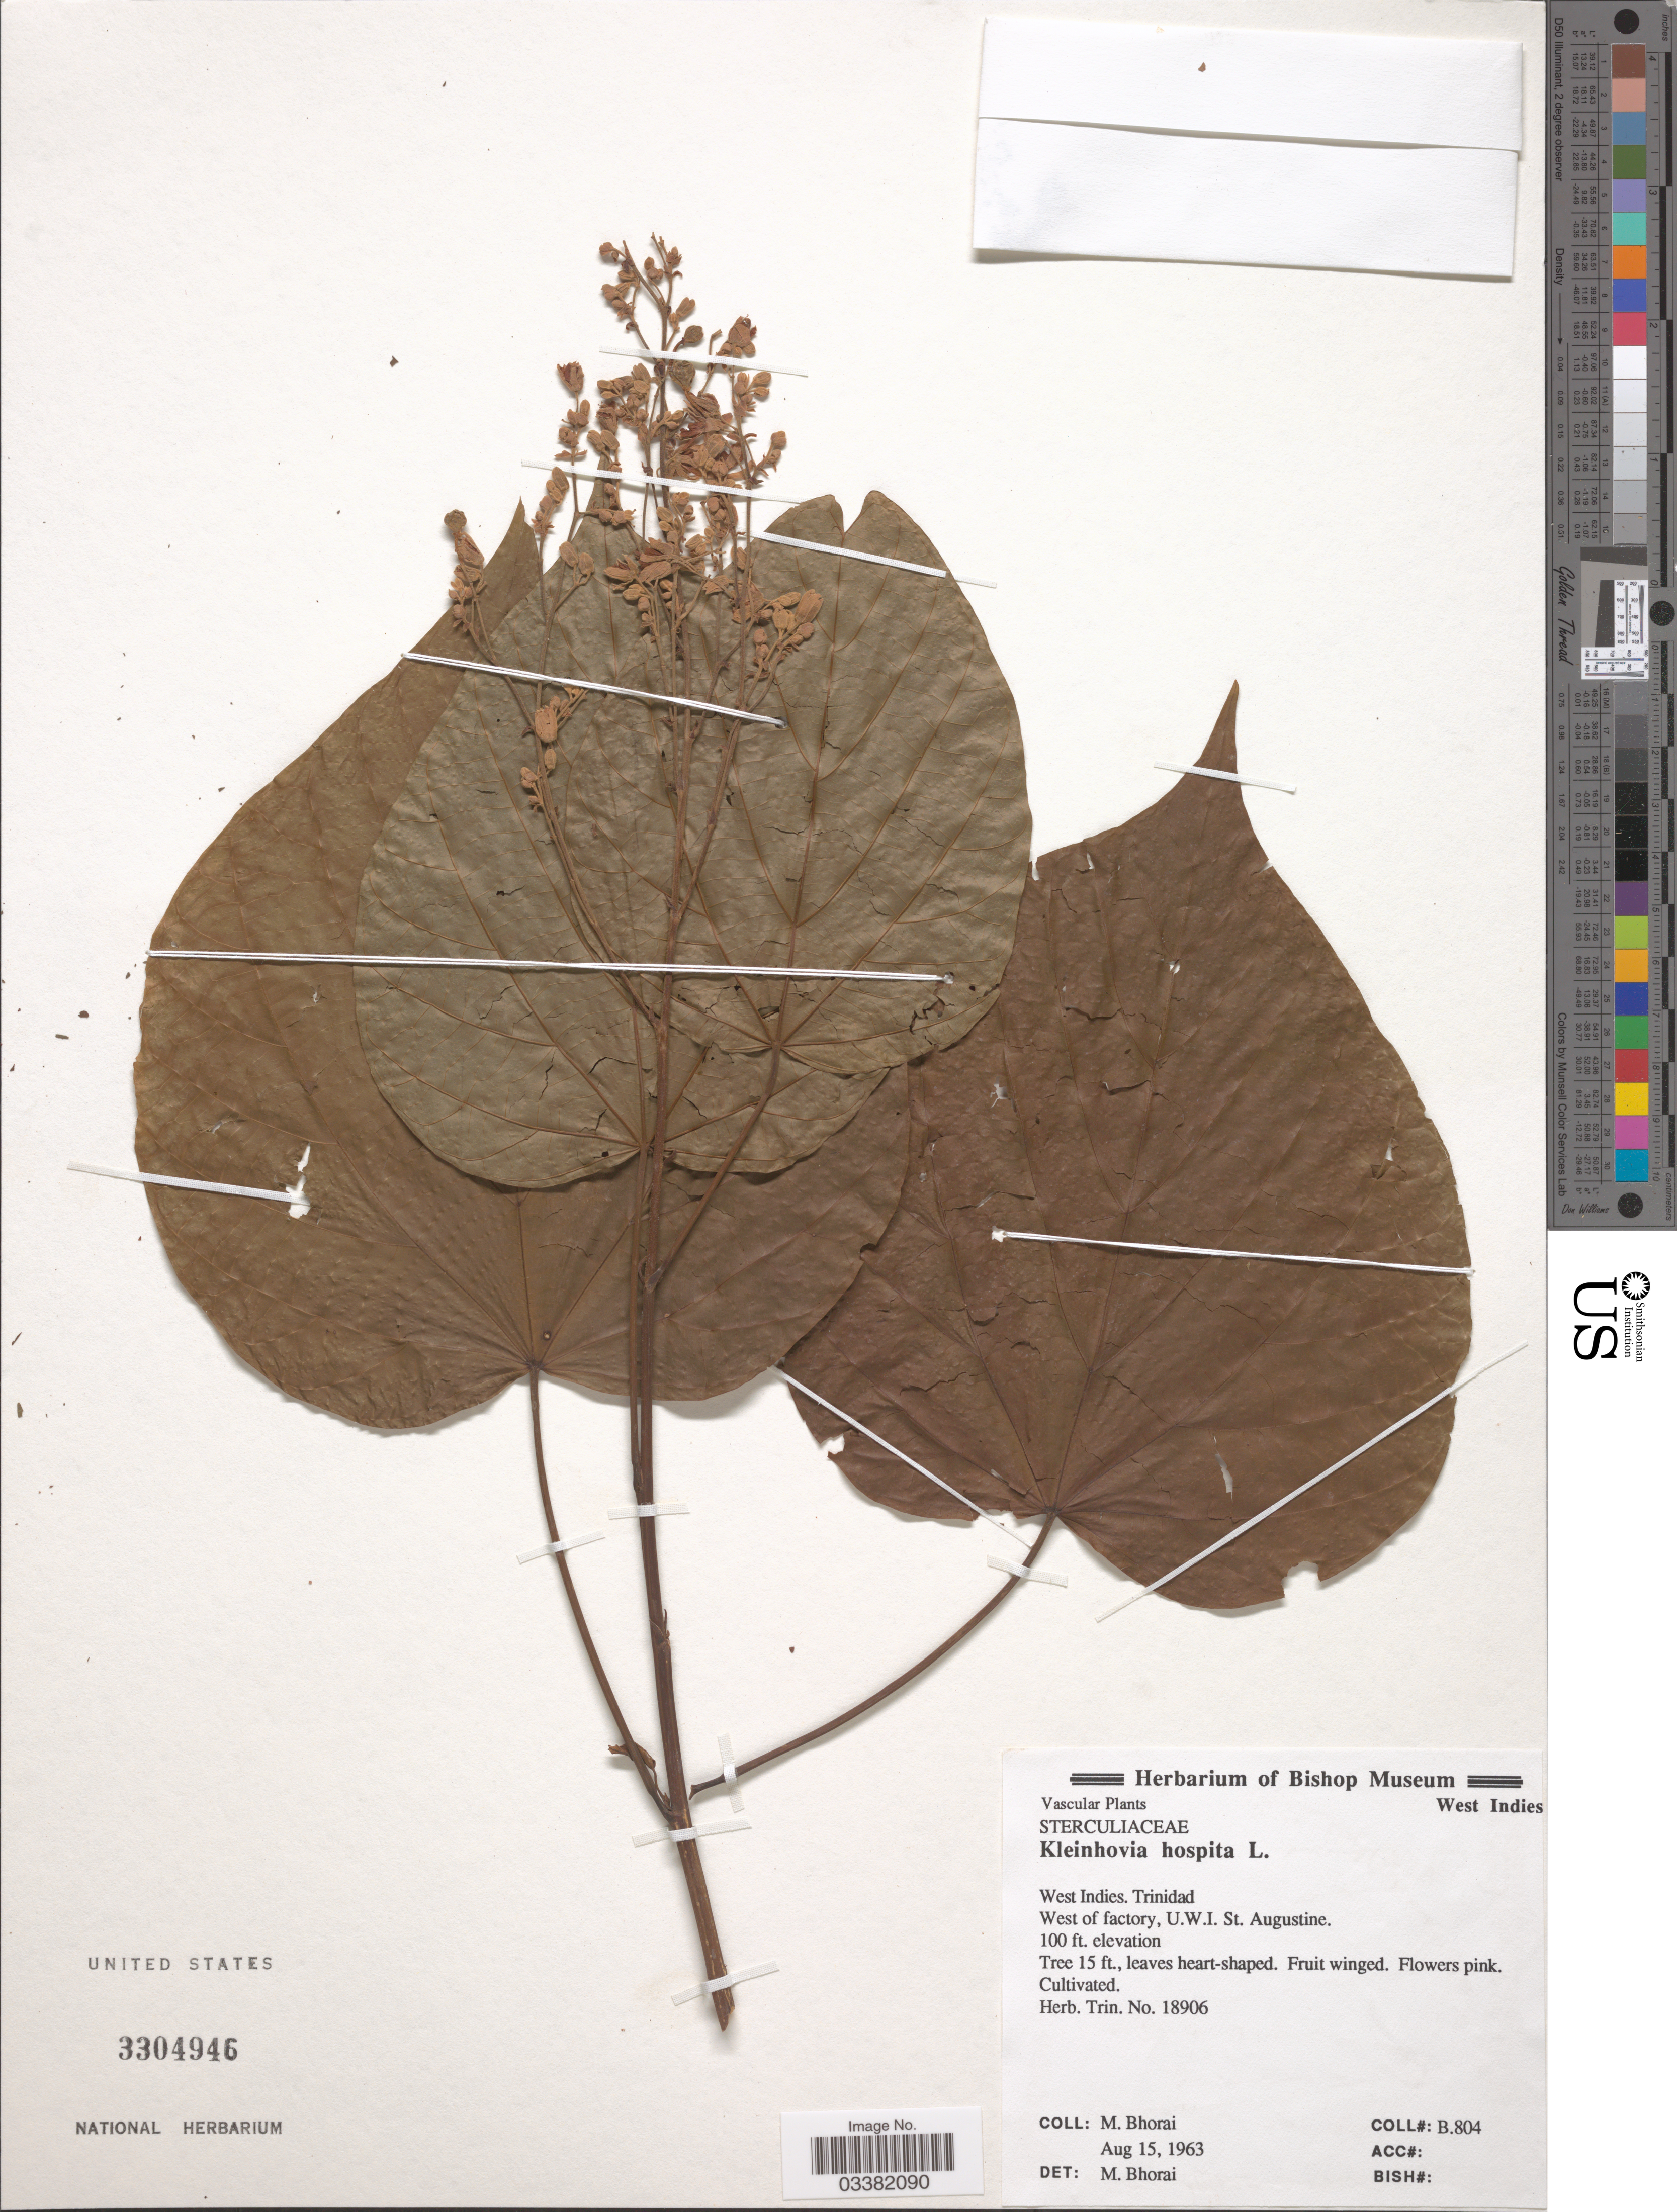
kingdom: Plantae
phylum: Tracheophyta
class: Magnoliopsida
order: Malvales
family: Malvaceae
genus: Kleinhovia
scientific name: Kleinhovia hospita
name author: L.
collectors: M. Bhorai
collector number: B804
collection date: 1963-08-15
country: Trinidad and Tobago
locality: Trinidad. West of factory, U.W.I. St. Augustine.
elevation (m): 30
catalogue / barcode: US 3304946